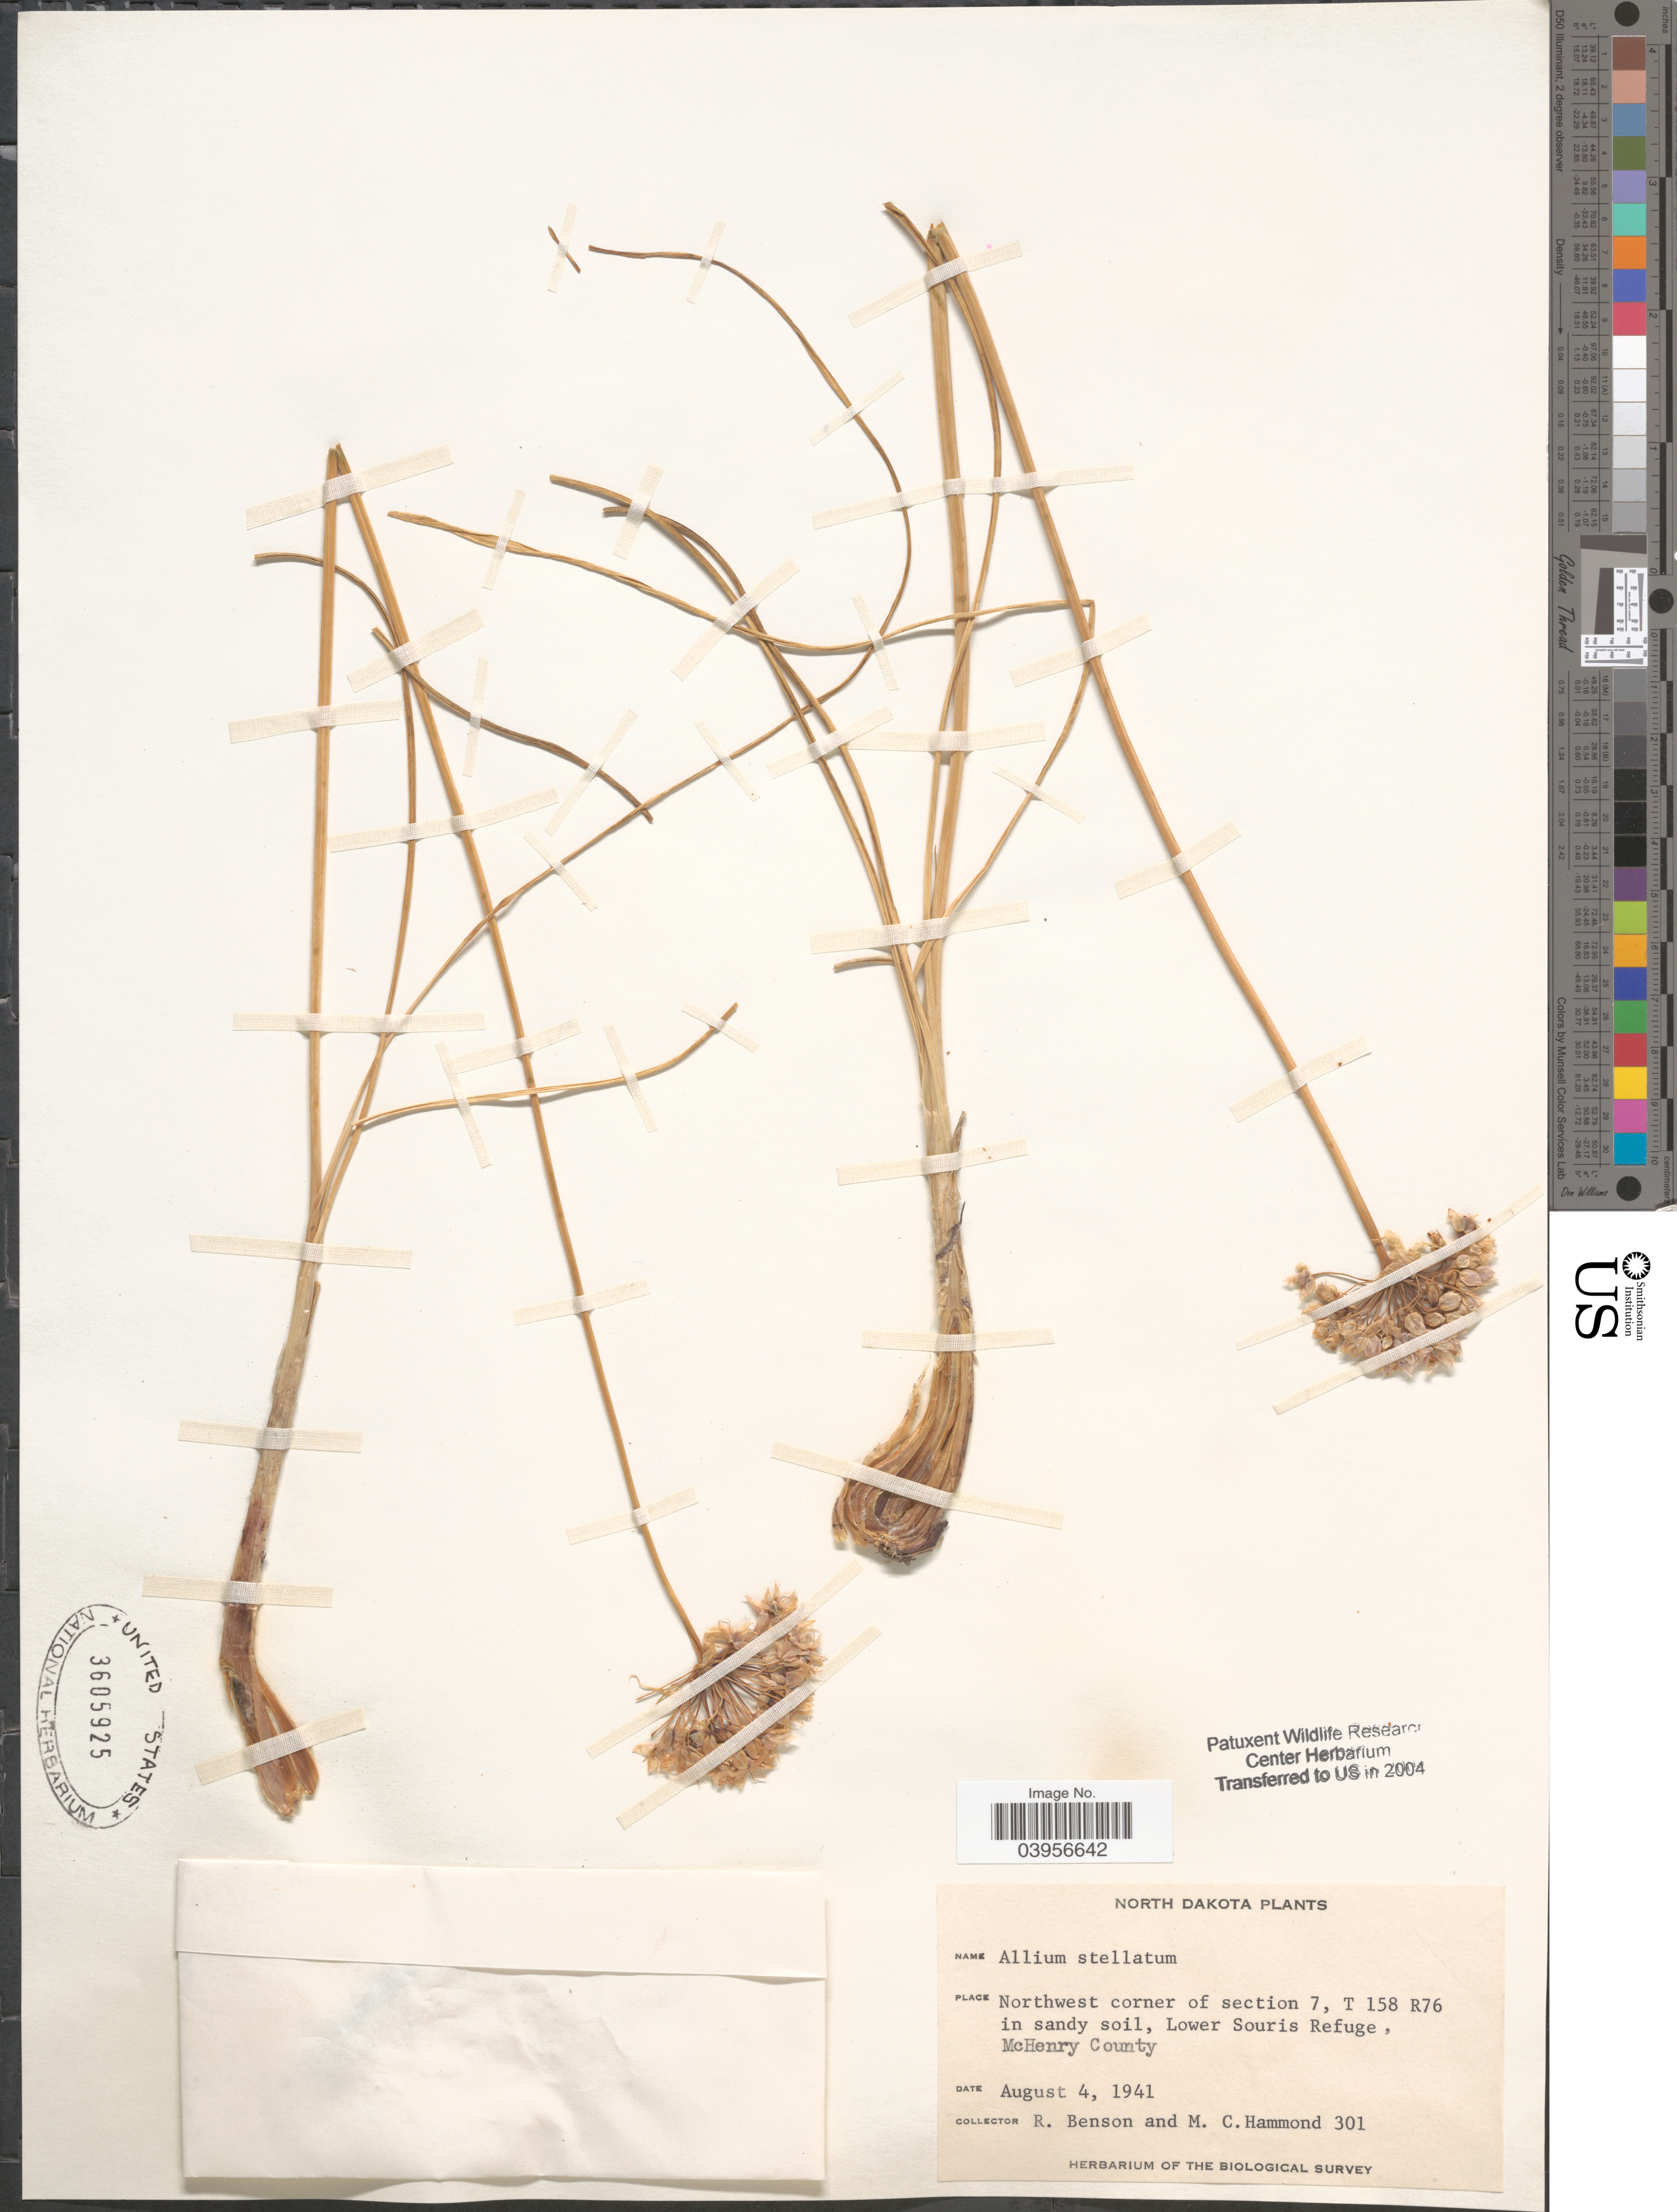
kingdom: Plantae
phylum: Tracheophyta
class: Liliopsida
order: Asparagales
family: Amaryllidaceae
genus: Allium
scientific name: Allium stellatum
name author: Nutt. ex Ker Gawl.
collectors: R. Benson & M. Hammond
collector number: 301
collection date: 1941-08-04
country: United States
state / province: North Dakota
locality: Northwest corner of section 7, T 158 R76 in sandy soil, Lower Souris Refuge, McHenry County.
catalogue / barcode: US 3605925